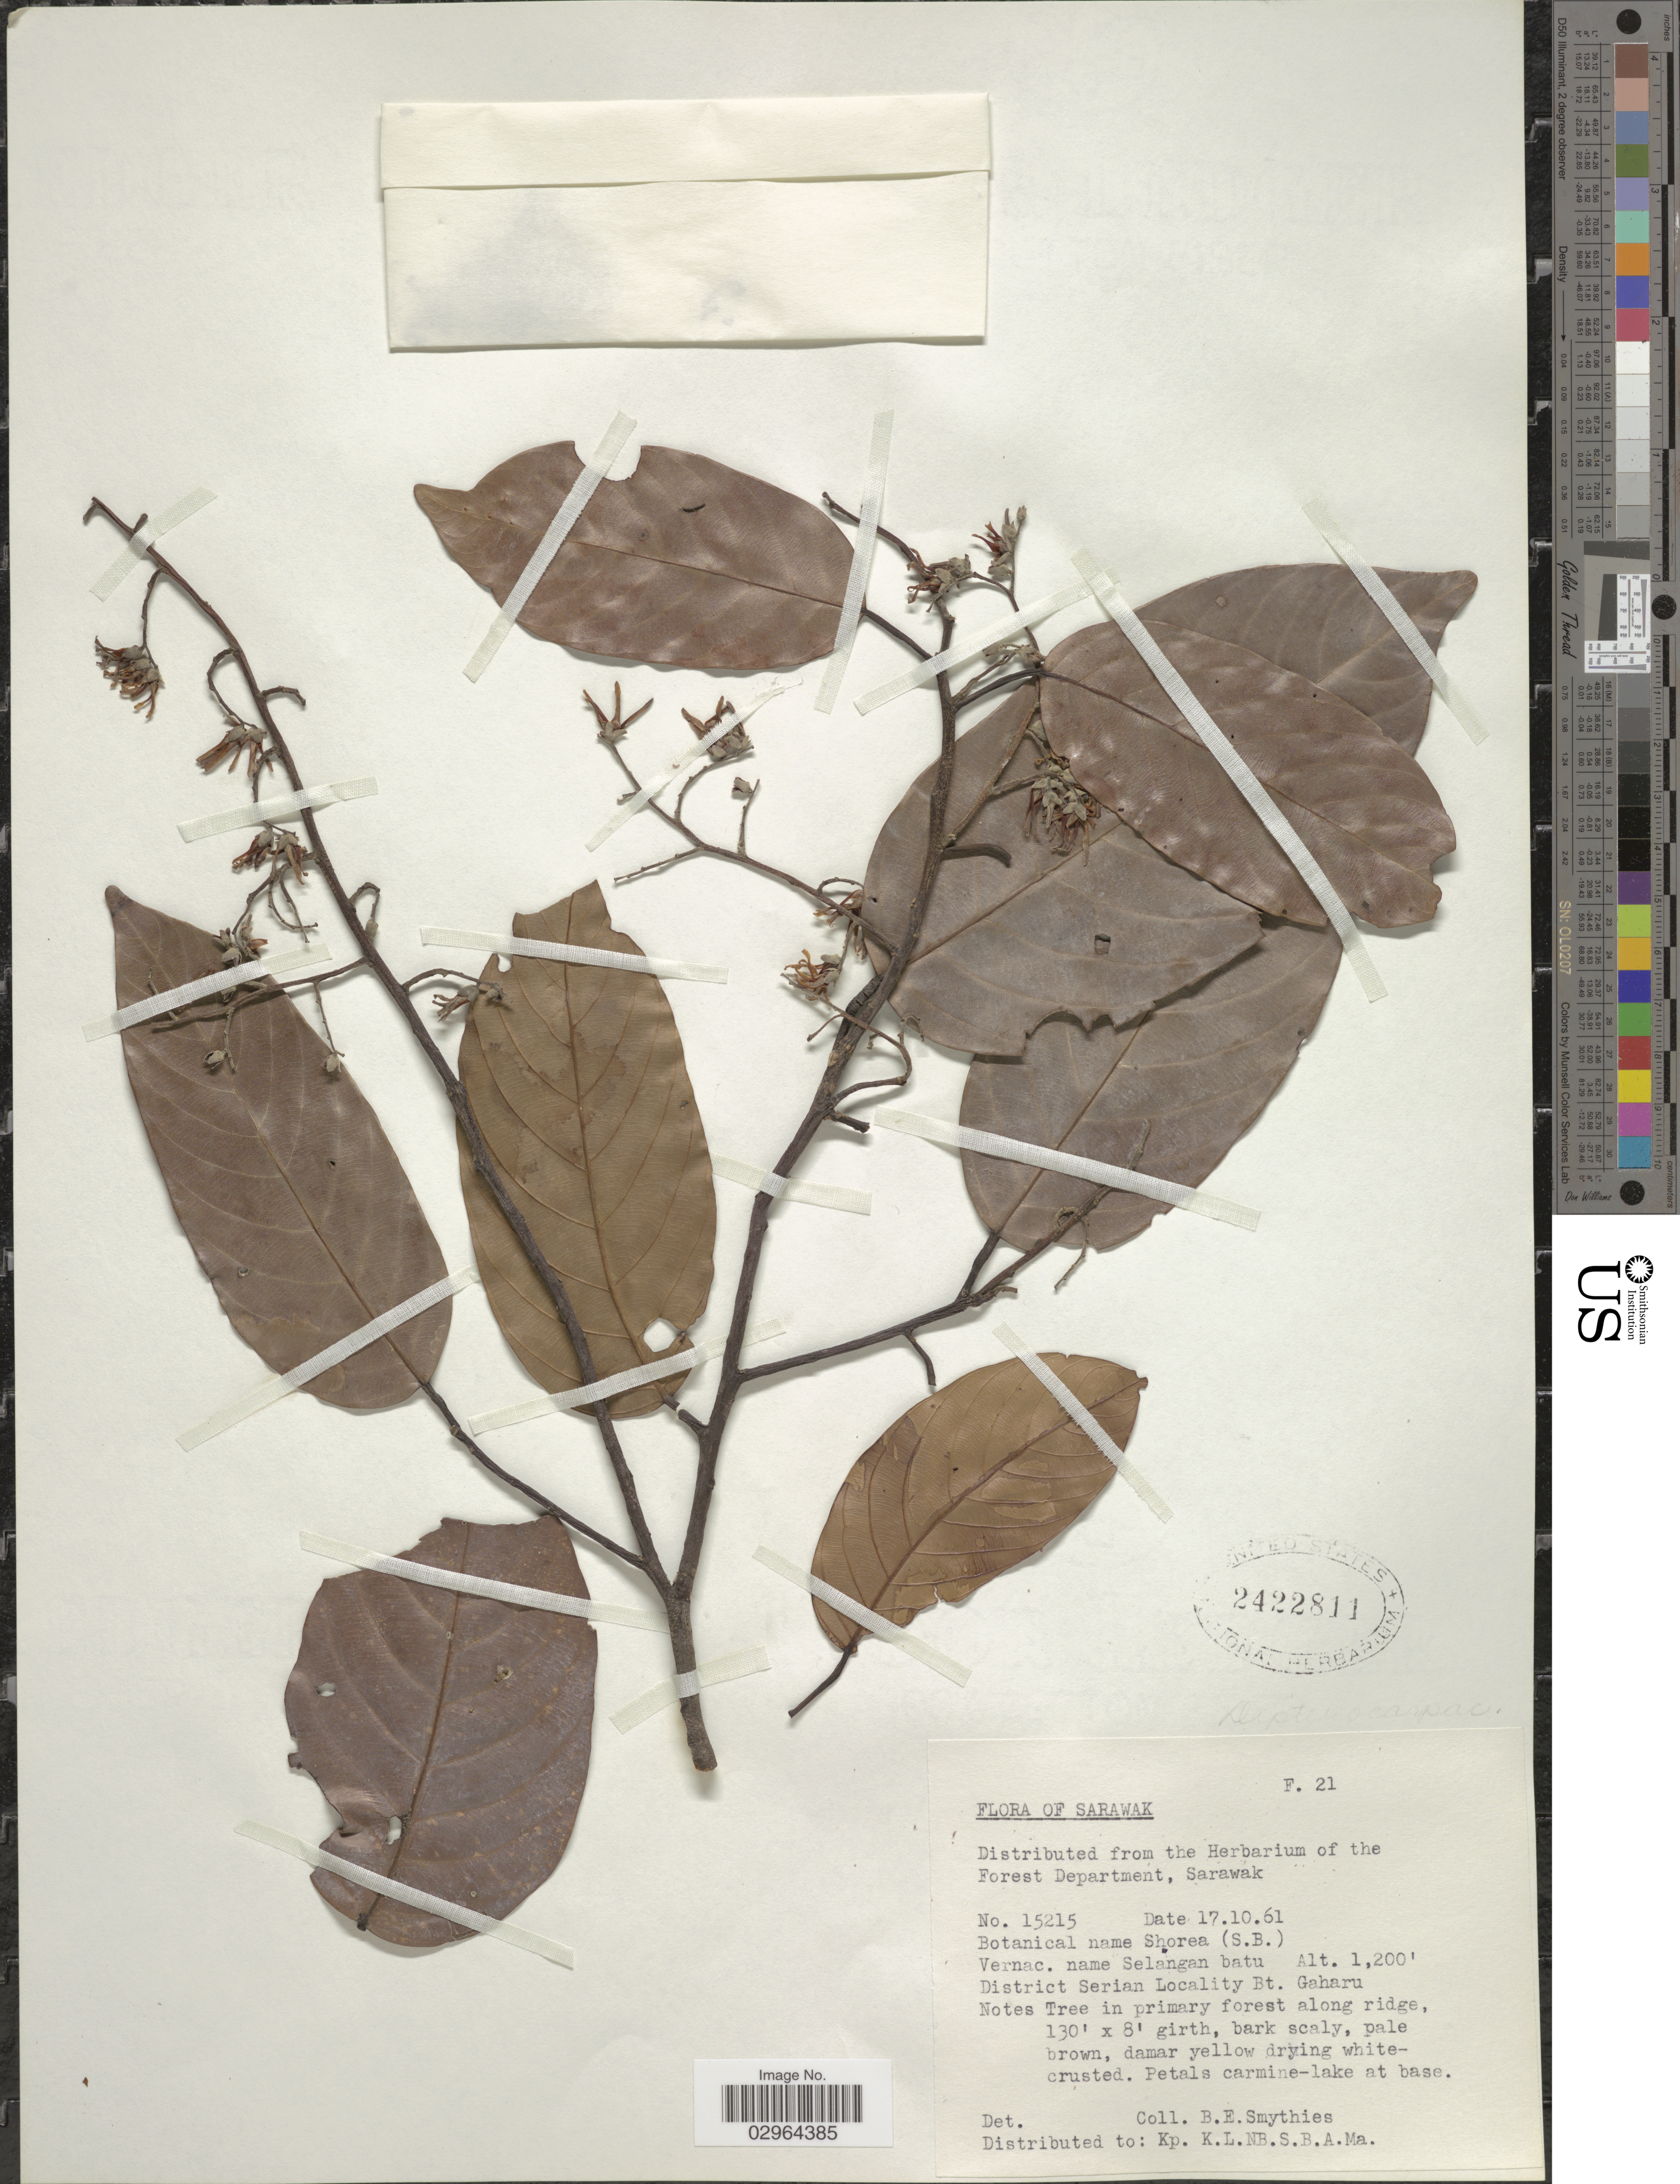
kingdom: Plantae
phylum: Tracheophyta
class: Magnoliopsida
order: Malvales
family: Dipterocarpaceae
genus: Shorea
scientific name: Shorea atrinervosa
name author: Symington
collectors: B.E. Smythies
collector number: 15215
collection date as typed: Transcribed d/m/y: 17/10/61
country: Malaysia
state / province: Sarawak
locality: District Serian, Bt. Gaharu.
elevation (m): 366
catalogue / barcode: US 2422811